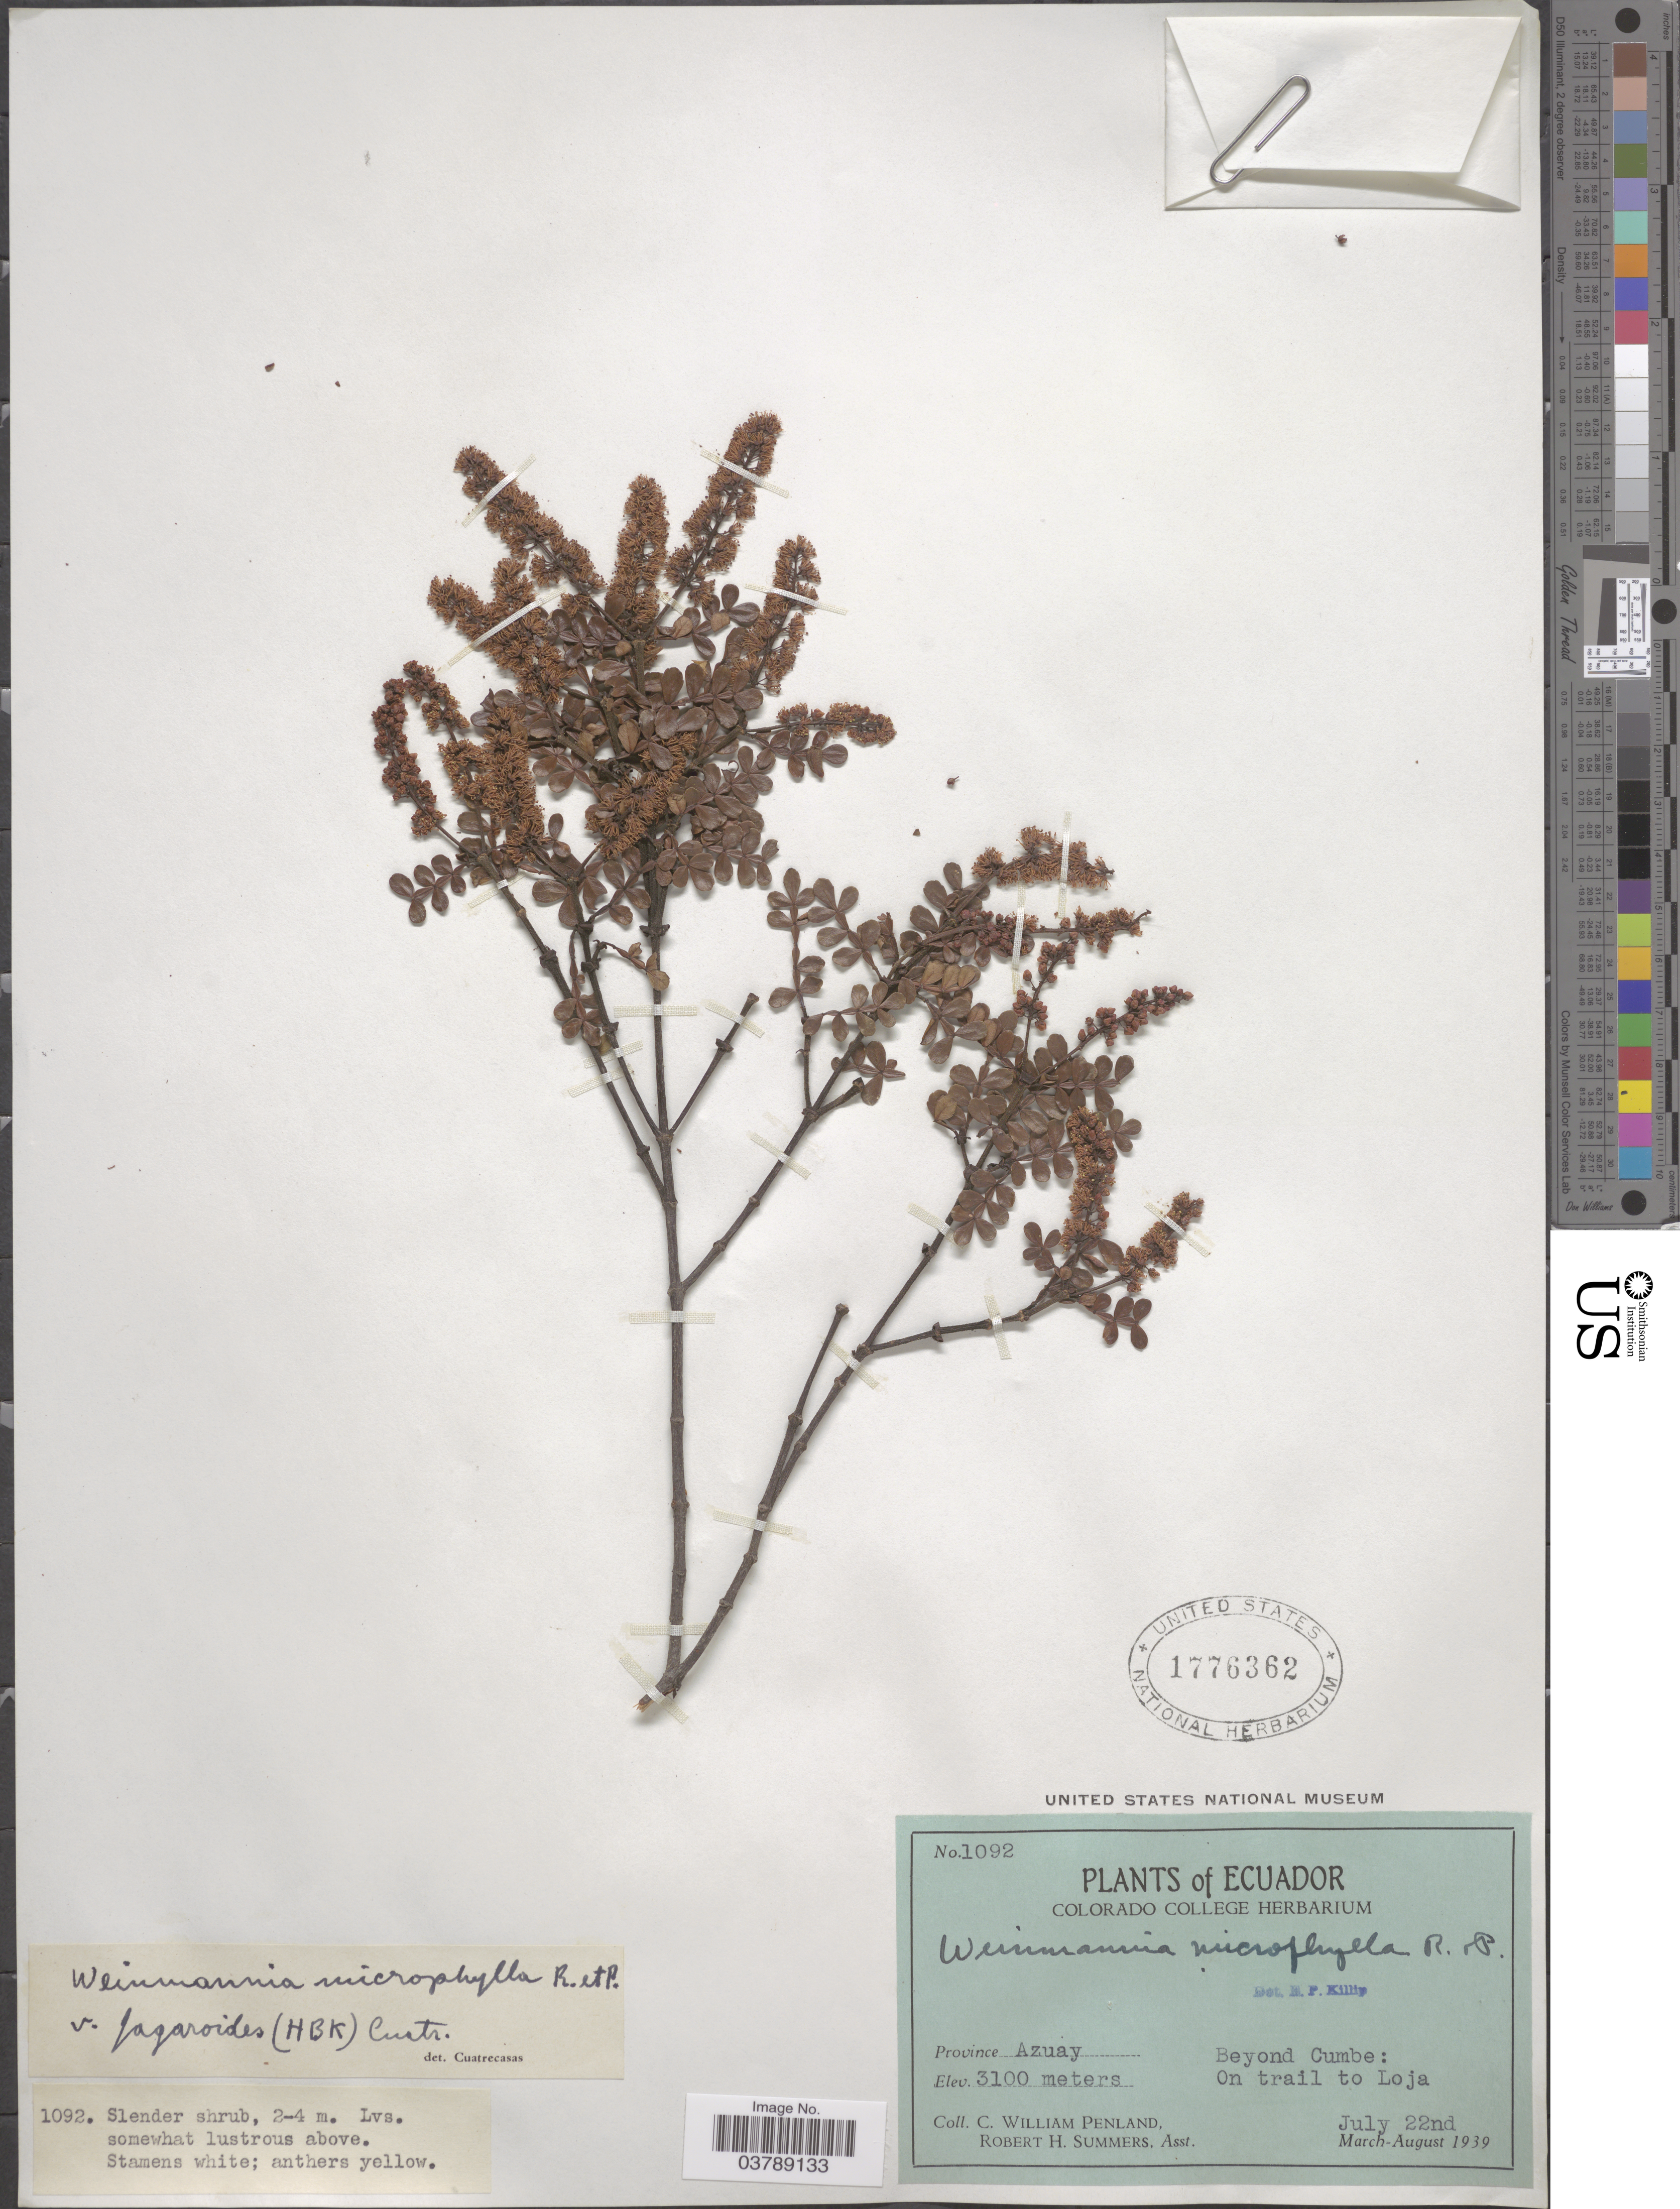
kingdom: Plantae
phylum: Tracheophyta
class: Magnoliopsida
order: Oxalidales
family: Cunoniaceae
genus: Weinmannia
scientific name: Weinmannia fagaroides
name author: Kunth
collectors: C. W. Penland & R. Summers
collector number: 1092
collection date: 1939-07-22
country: Ecuador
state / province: Azuay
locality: Beyond Cumbe: On trail to Loja.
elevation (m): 3100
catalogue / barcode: US 1776362